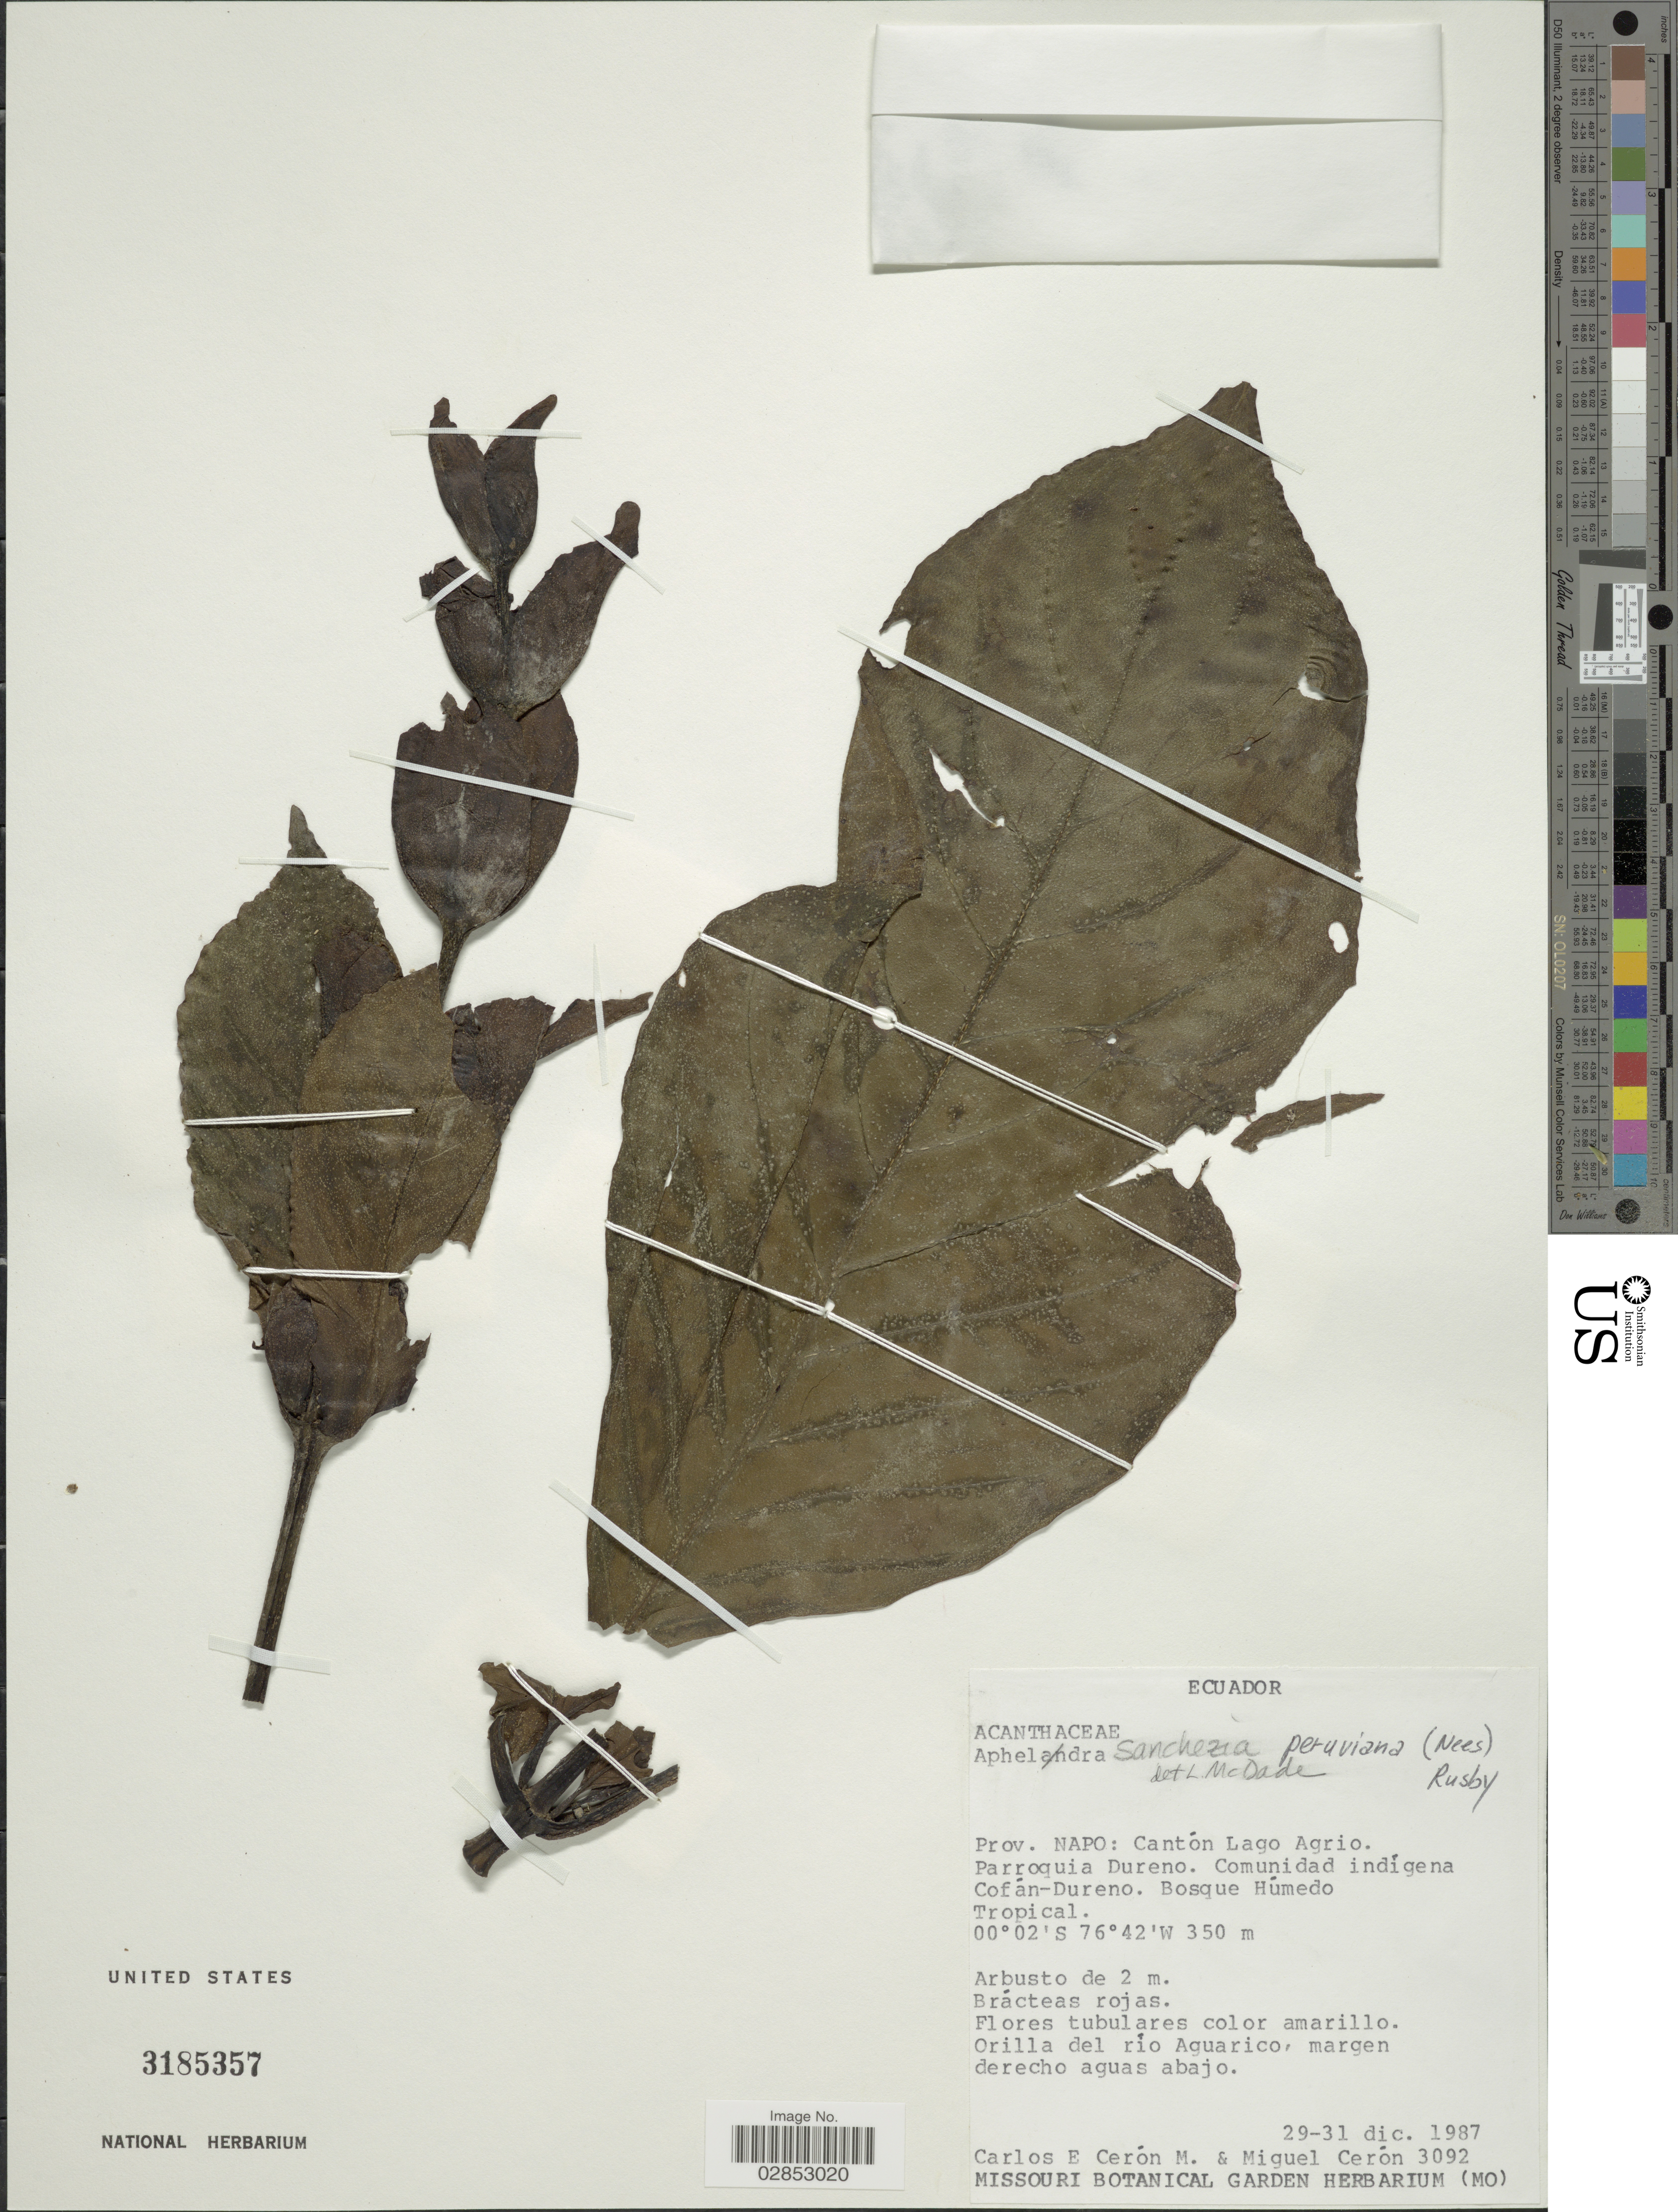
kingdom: Plantae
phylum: Tracheophyta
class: Magnoliopsida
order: Lamiales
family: Acanthaceae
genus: Sanchezia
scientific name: Sanchezia macrocnemis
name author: (Nees) Wassh.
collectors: C. E. Cerón M. & M. Ceron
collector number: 3092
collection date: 1987-12-29/1987-12-31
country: Ecuador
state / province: Napo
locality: Cantón Lago Agrio. Parroquia Dureno. Comunidad indígena Cofán-Dureno.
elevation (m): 350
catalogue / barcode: US 3185357